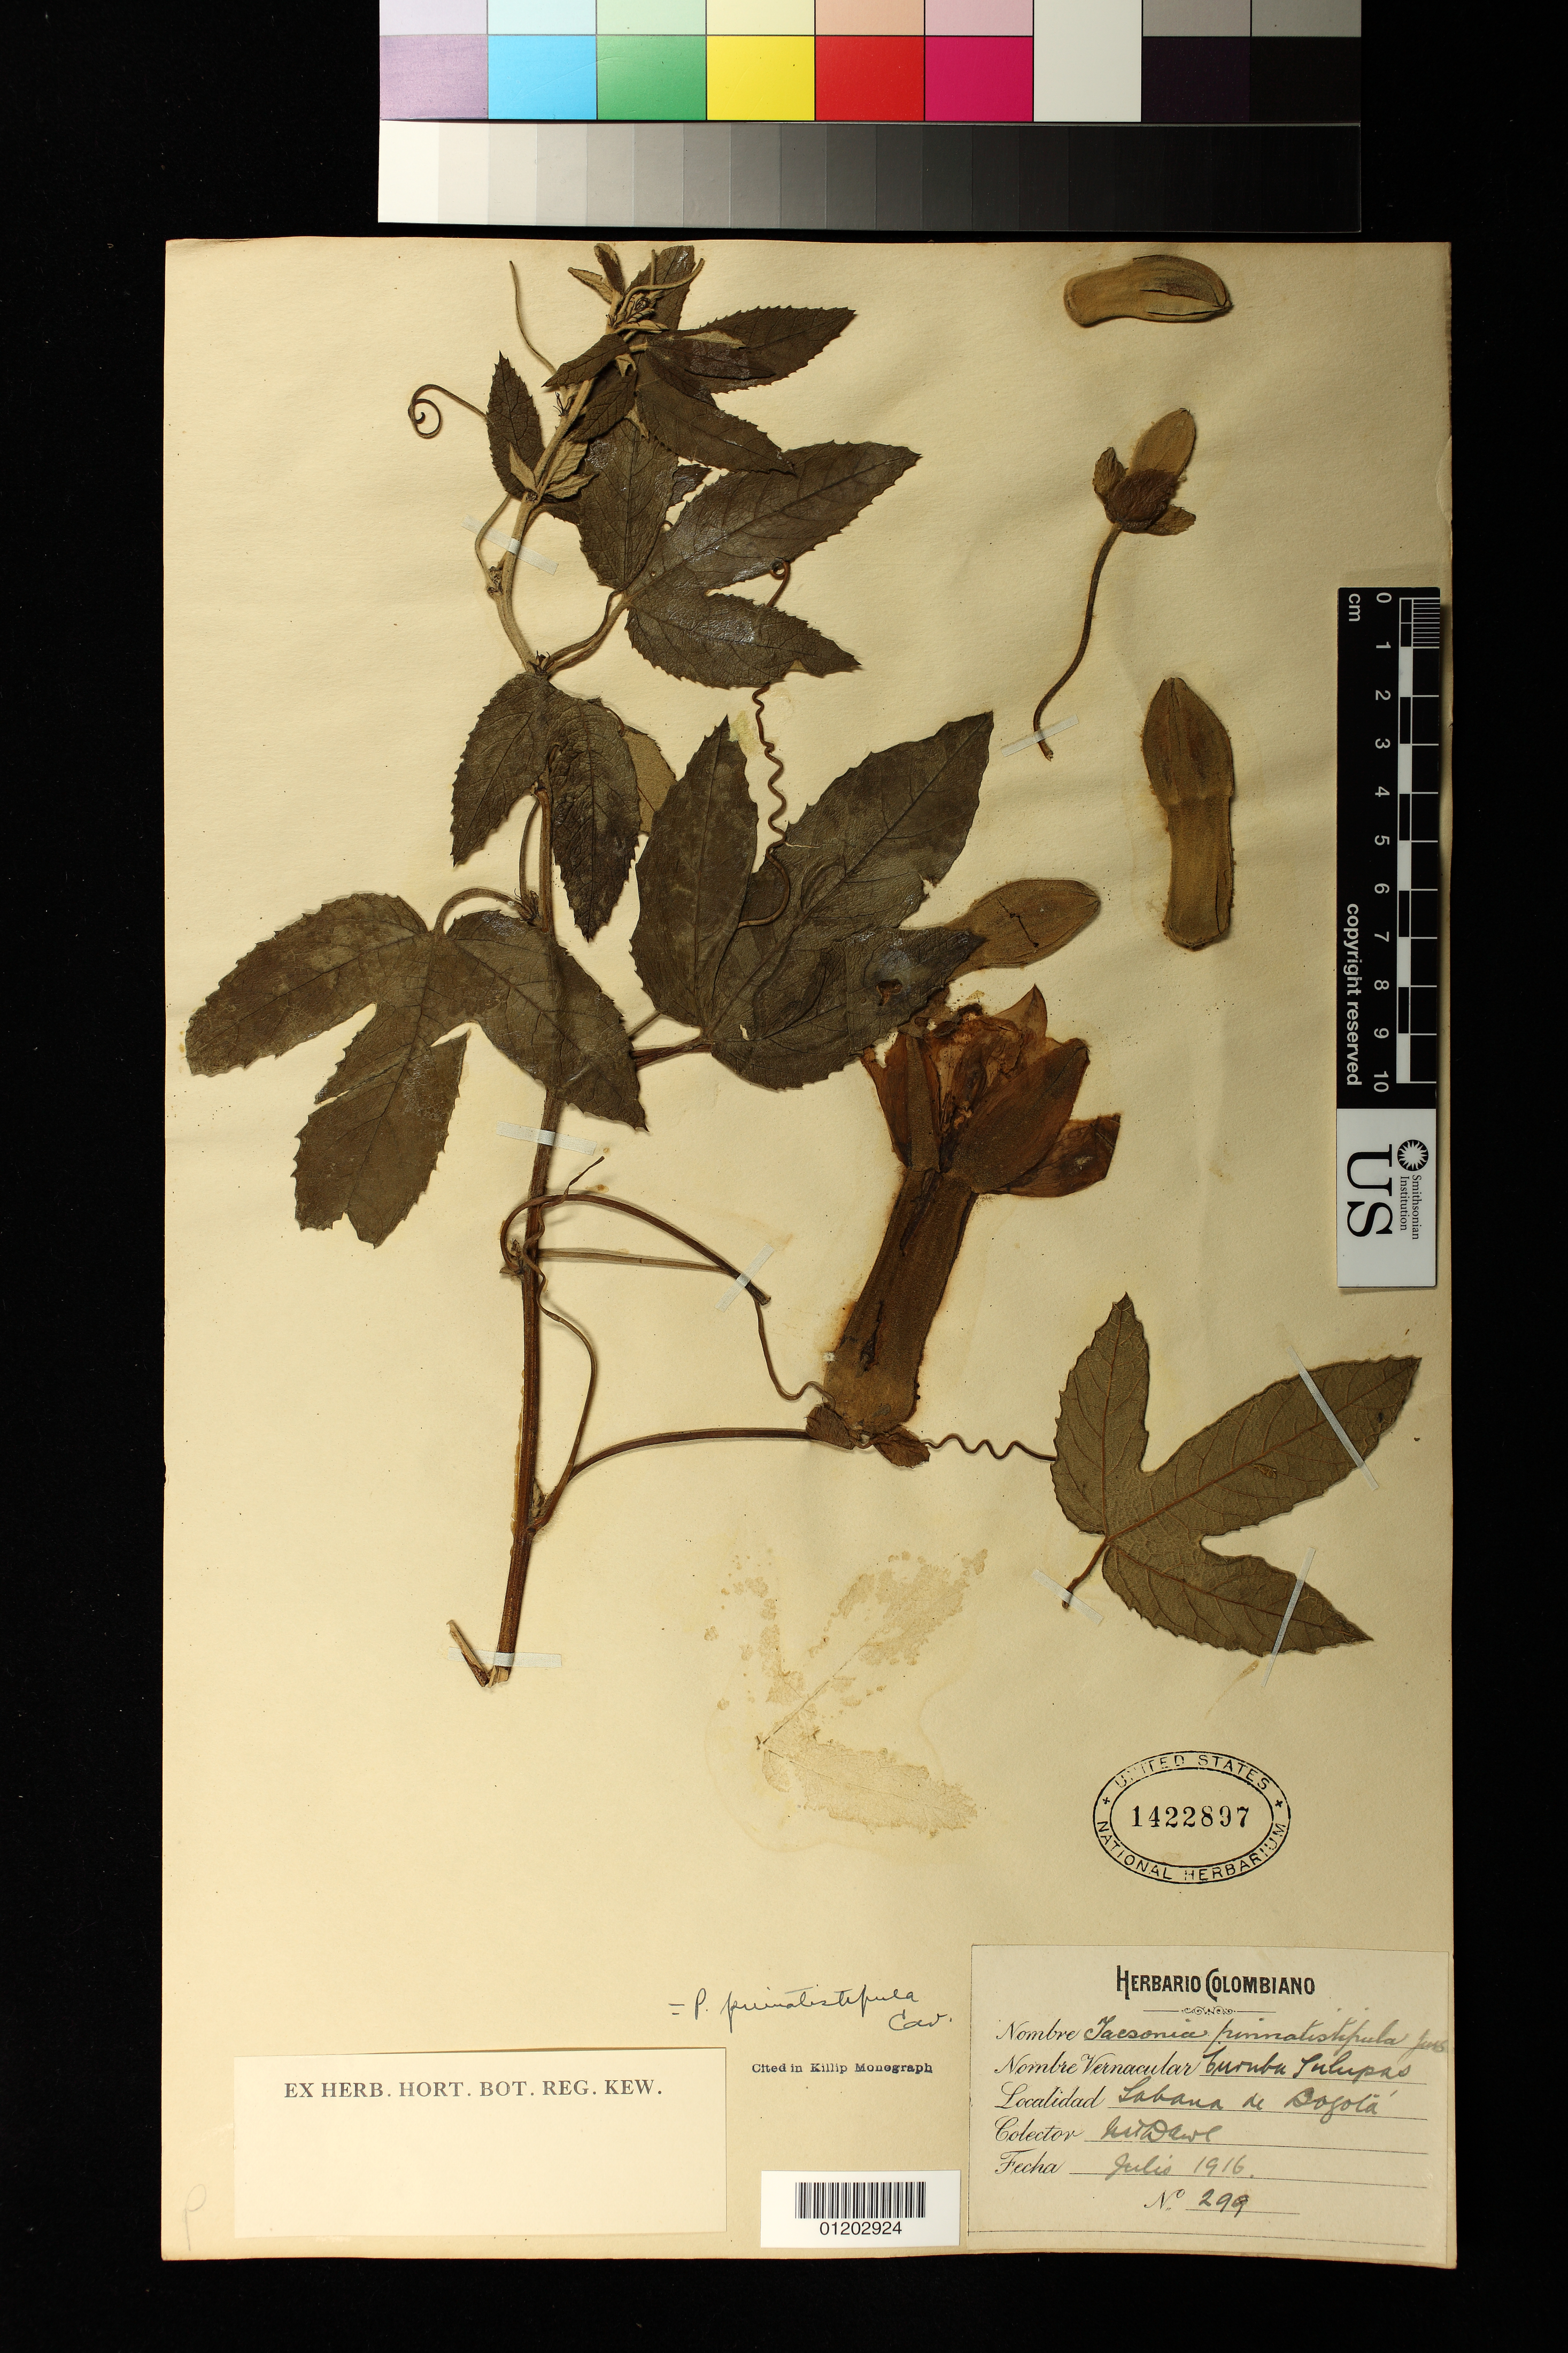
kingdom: Plantae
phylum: Tracheophyta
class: Magnoliopsida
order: Malpighiales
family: Passifloraceae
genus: Passiflora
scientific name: Passiflora pinnatistipula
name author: Cav.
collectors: M. T. Dawe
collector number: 299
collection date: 1916-07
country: Colombia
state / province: Cundinamarca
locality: Sabana de Bogota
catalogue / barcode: US 1422897